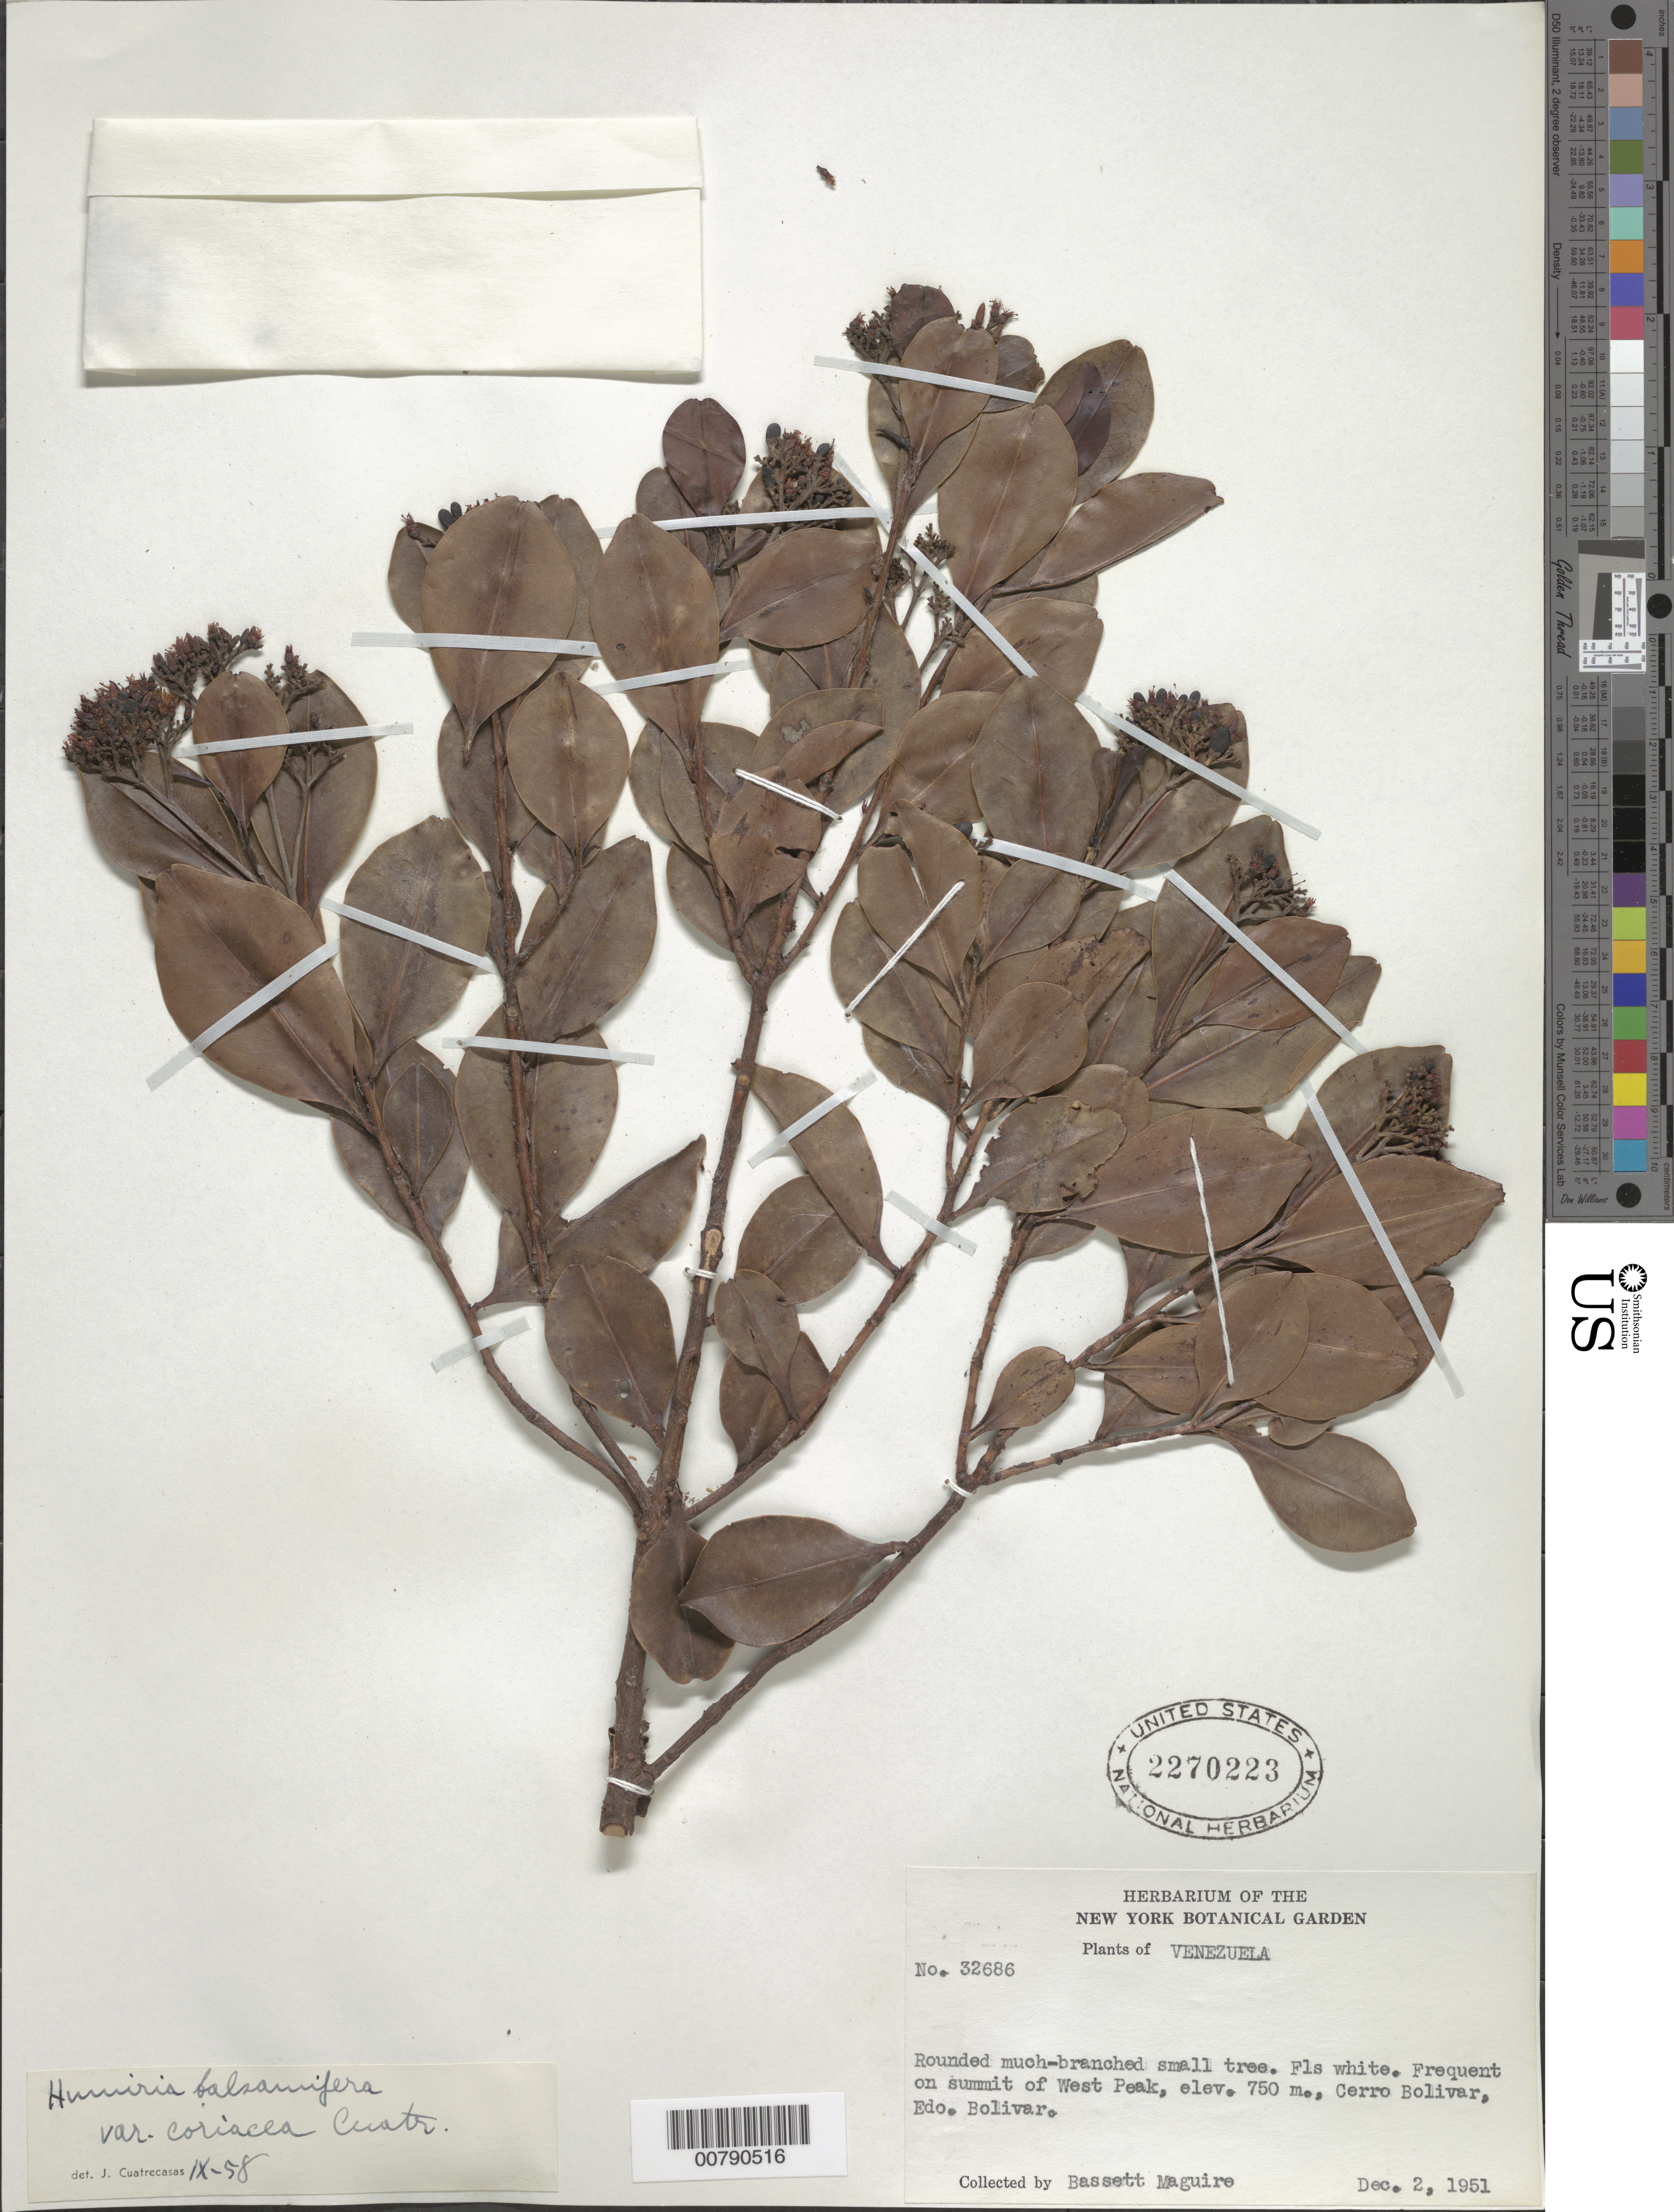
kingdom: Plantae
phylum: Tracheophyta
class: Magnoliopsida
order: Malpighiales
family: Humiriaceae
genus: Humiria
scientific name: Humiria balsamifera var. coriacea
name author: Cuatrec.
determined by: Cuatrecasas, J.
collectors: B. Maguire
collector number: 32686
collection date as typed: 2-Dec-51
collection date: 1951-12-02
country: Venezuela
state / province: Bolívar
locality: Cerro Bolívar, West Peak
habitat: Summit of peak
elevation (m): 750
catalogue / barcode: US 2270223